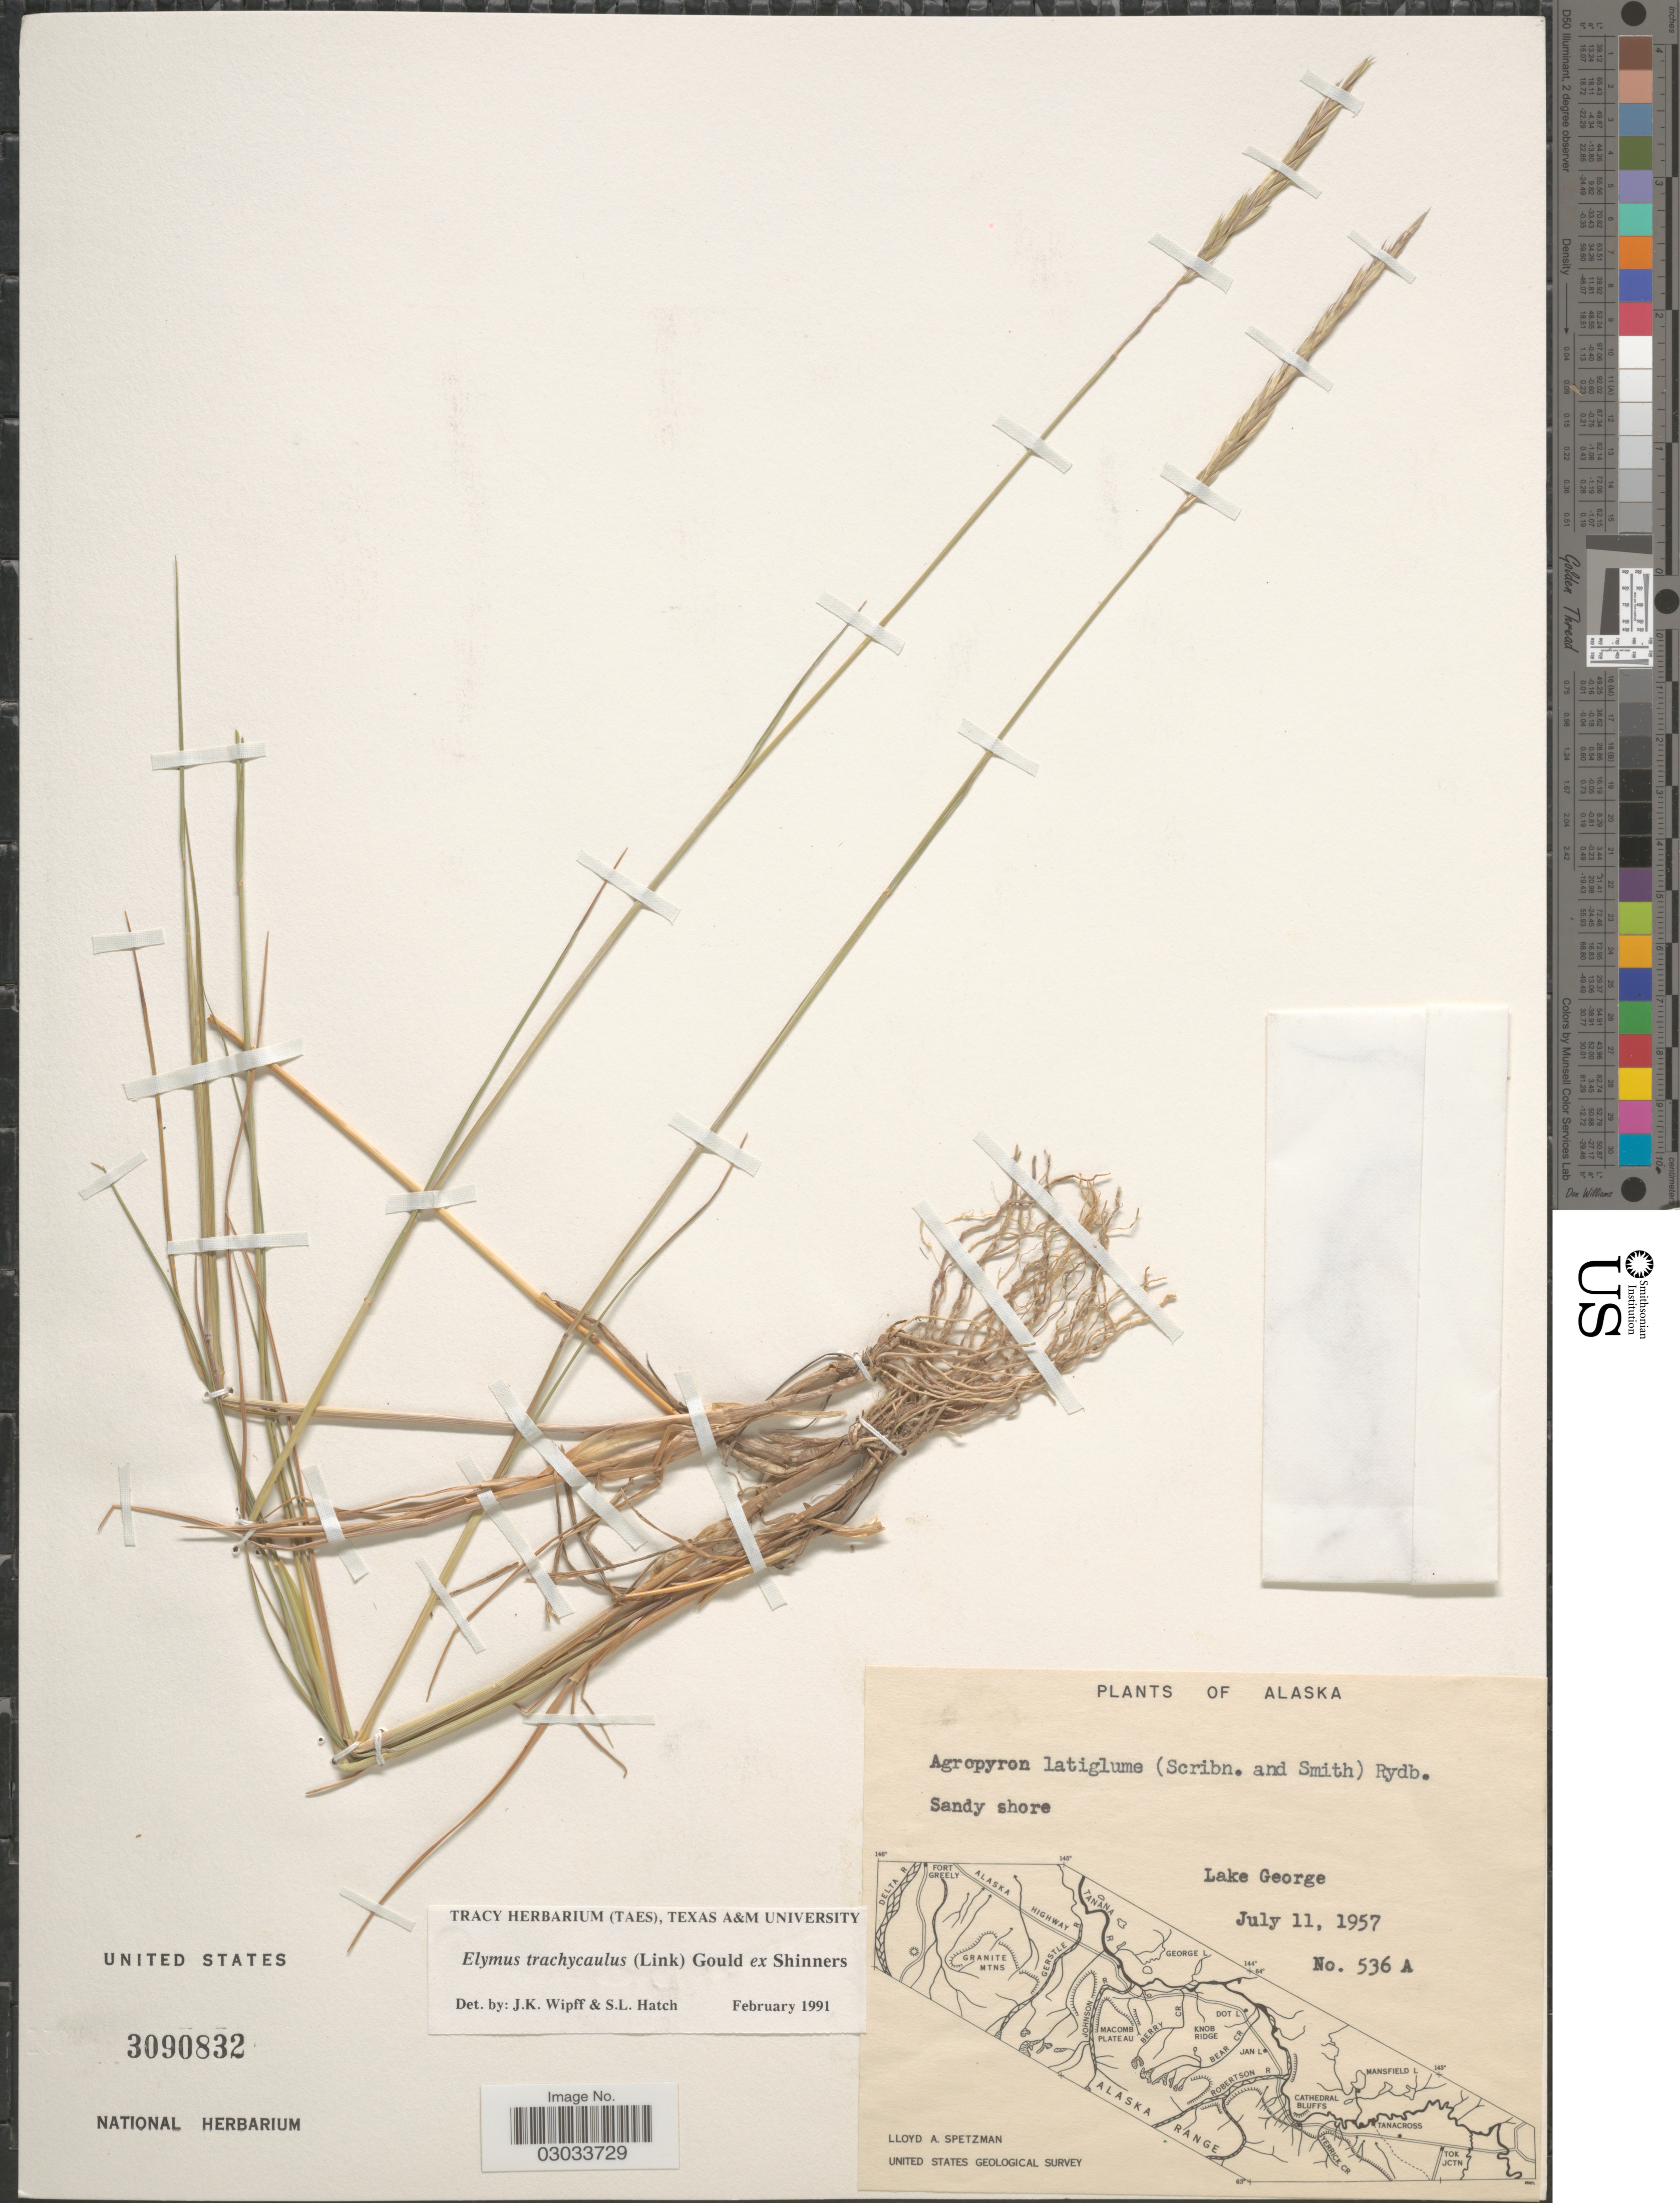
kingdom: Plantae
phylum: Tracheophyta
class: Liliopsida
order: Poales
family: Poaceae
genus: Elymus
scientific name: Elymus trachycaulus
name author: (Link) Gould ex Shinners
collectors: L. Spetzman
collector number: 536A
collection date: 1957-07-11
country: United States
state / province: Alaska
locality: Sandy shore. Lake George. United States Geological Survey.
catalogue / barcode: US 3090832